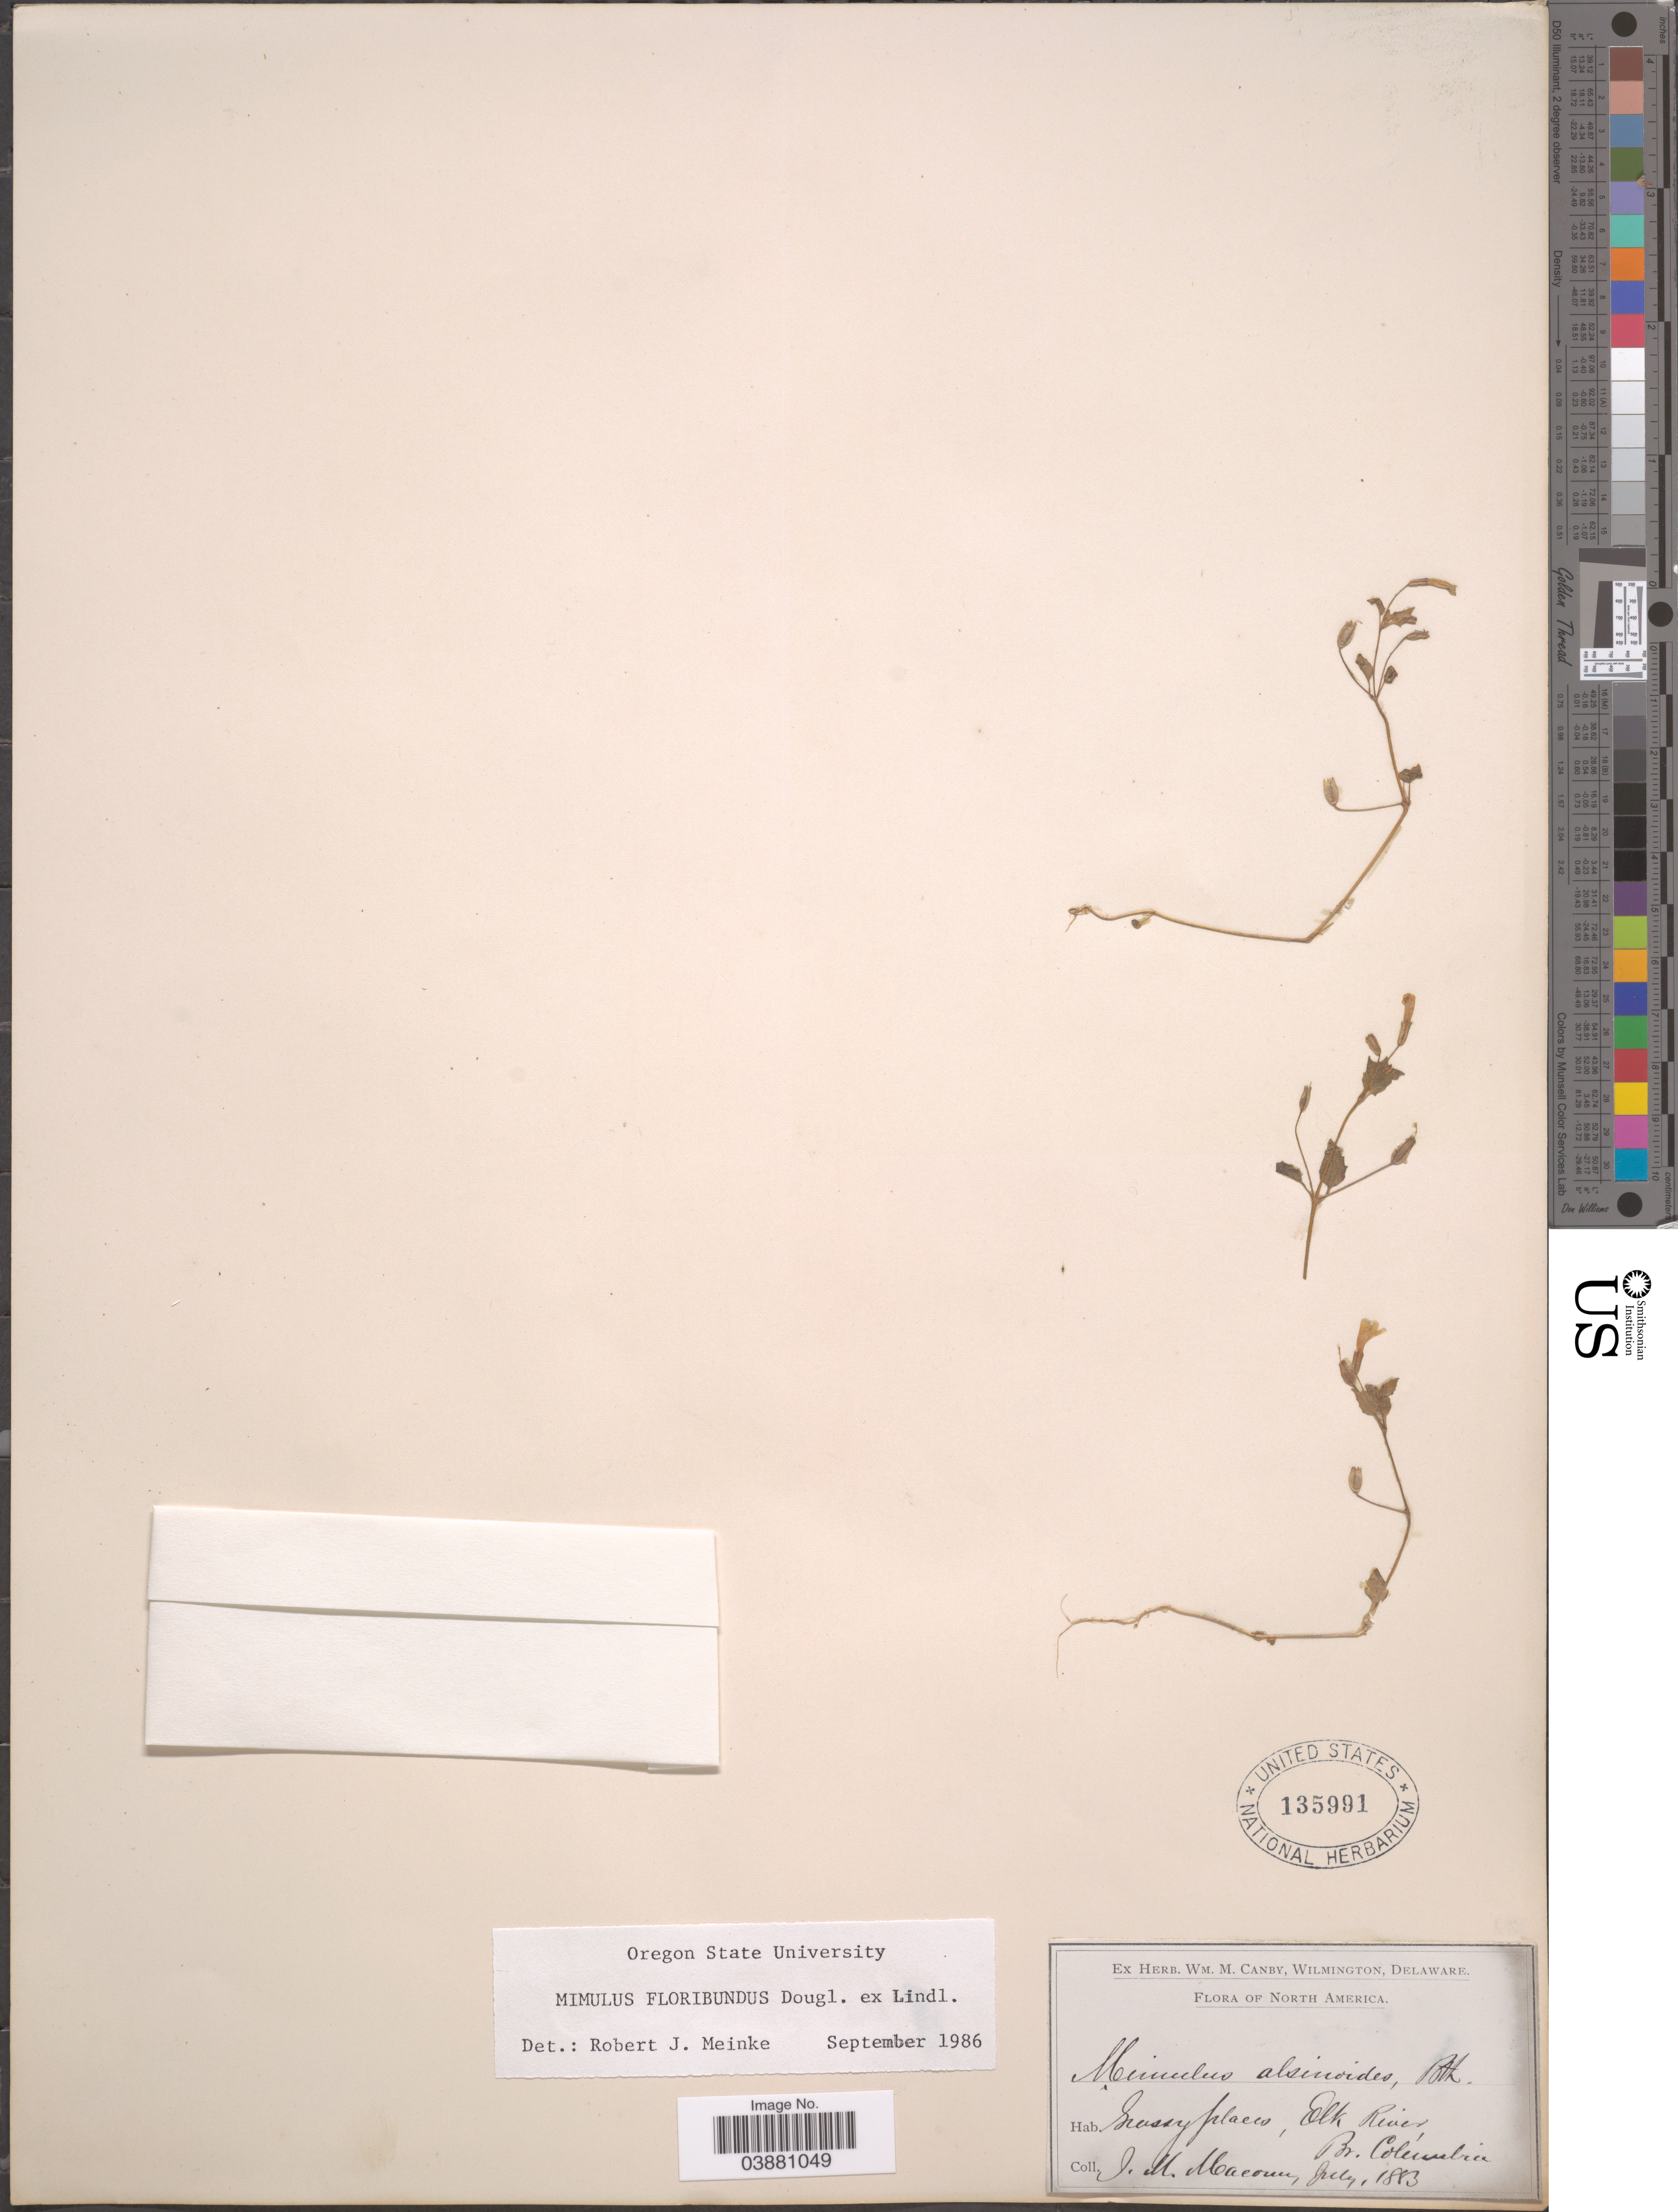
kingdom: Plantae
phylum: Tracheophyta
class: Magnoliopsida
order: Lamiales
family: Phrymaceae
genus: Mimulus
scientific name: Mimulus floribundus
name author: Douglas ex Lindl.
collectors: J. M. Macoun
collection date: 1883-07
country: Canada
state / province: British Columbia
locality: North America. Elk River, Br. Columbia.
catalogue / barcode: US 135991